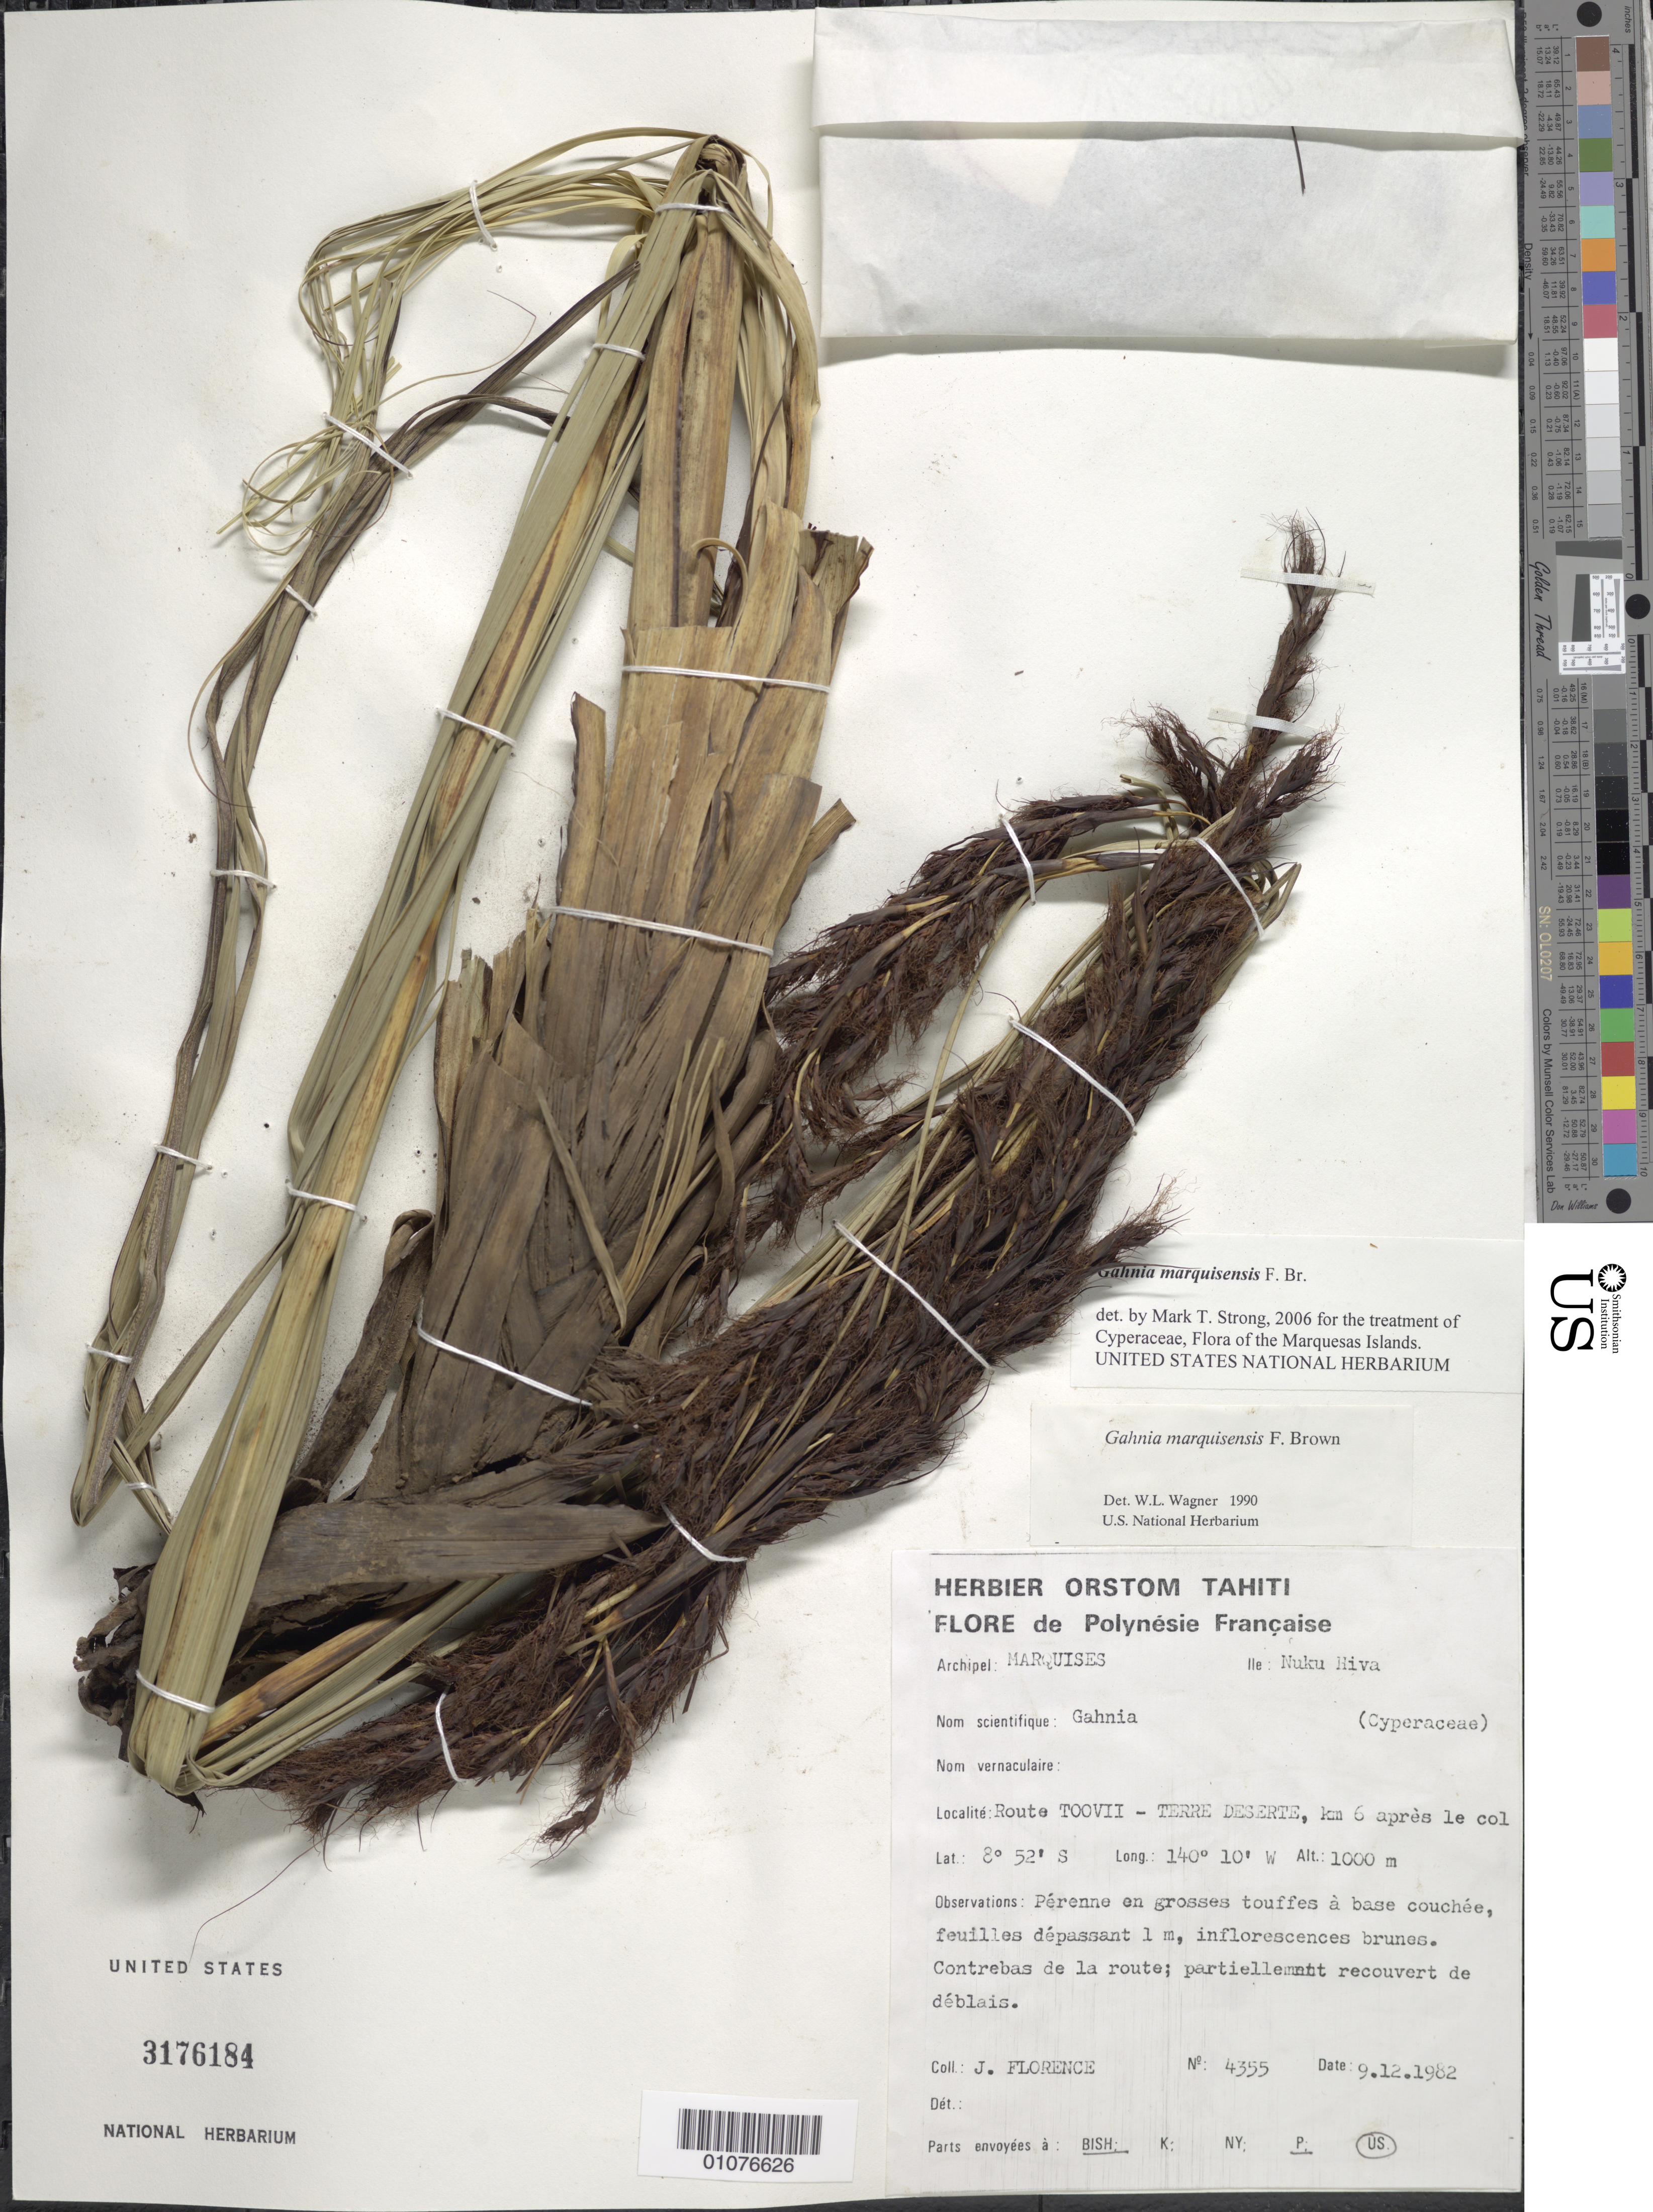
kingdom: Plantae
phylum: Tracheophyta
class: Liliopsida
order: Poales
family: Cyperaceae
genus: Gahnia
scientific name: Gahnia marquisensis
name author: F. Br.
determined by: Strong, M. T., (US), Smithsonian Institution - National Museum of Natural History (UNITED STATES)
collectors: J. Florence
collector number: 4355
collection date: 1982-12-09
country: French Polynesia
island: Nuku Hiva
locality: route Toovii-Terre Deserte, km 6 après le col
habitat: Contrebas de la route, partiellement recouvert de deblais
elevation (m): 1000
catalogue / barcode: US 3176184